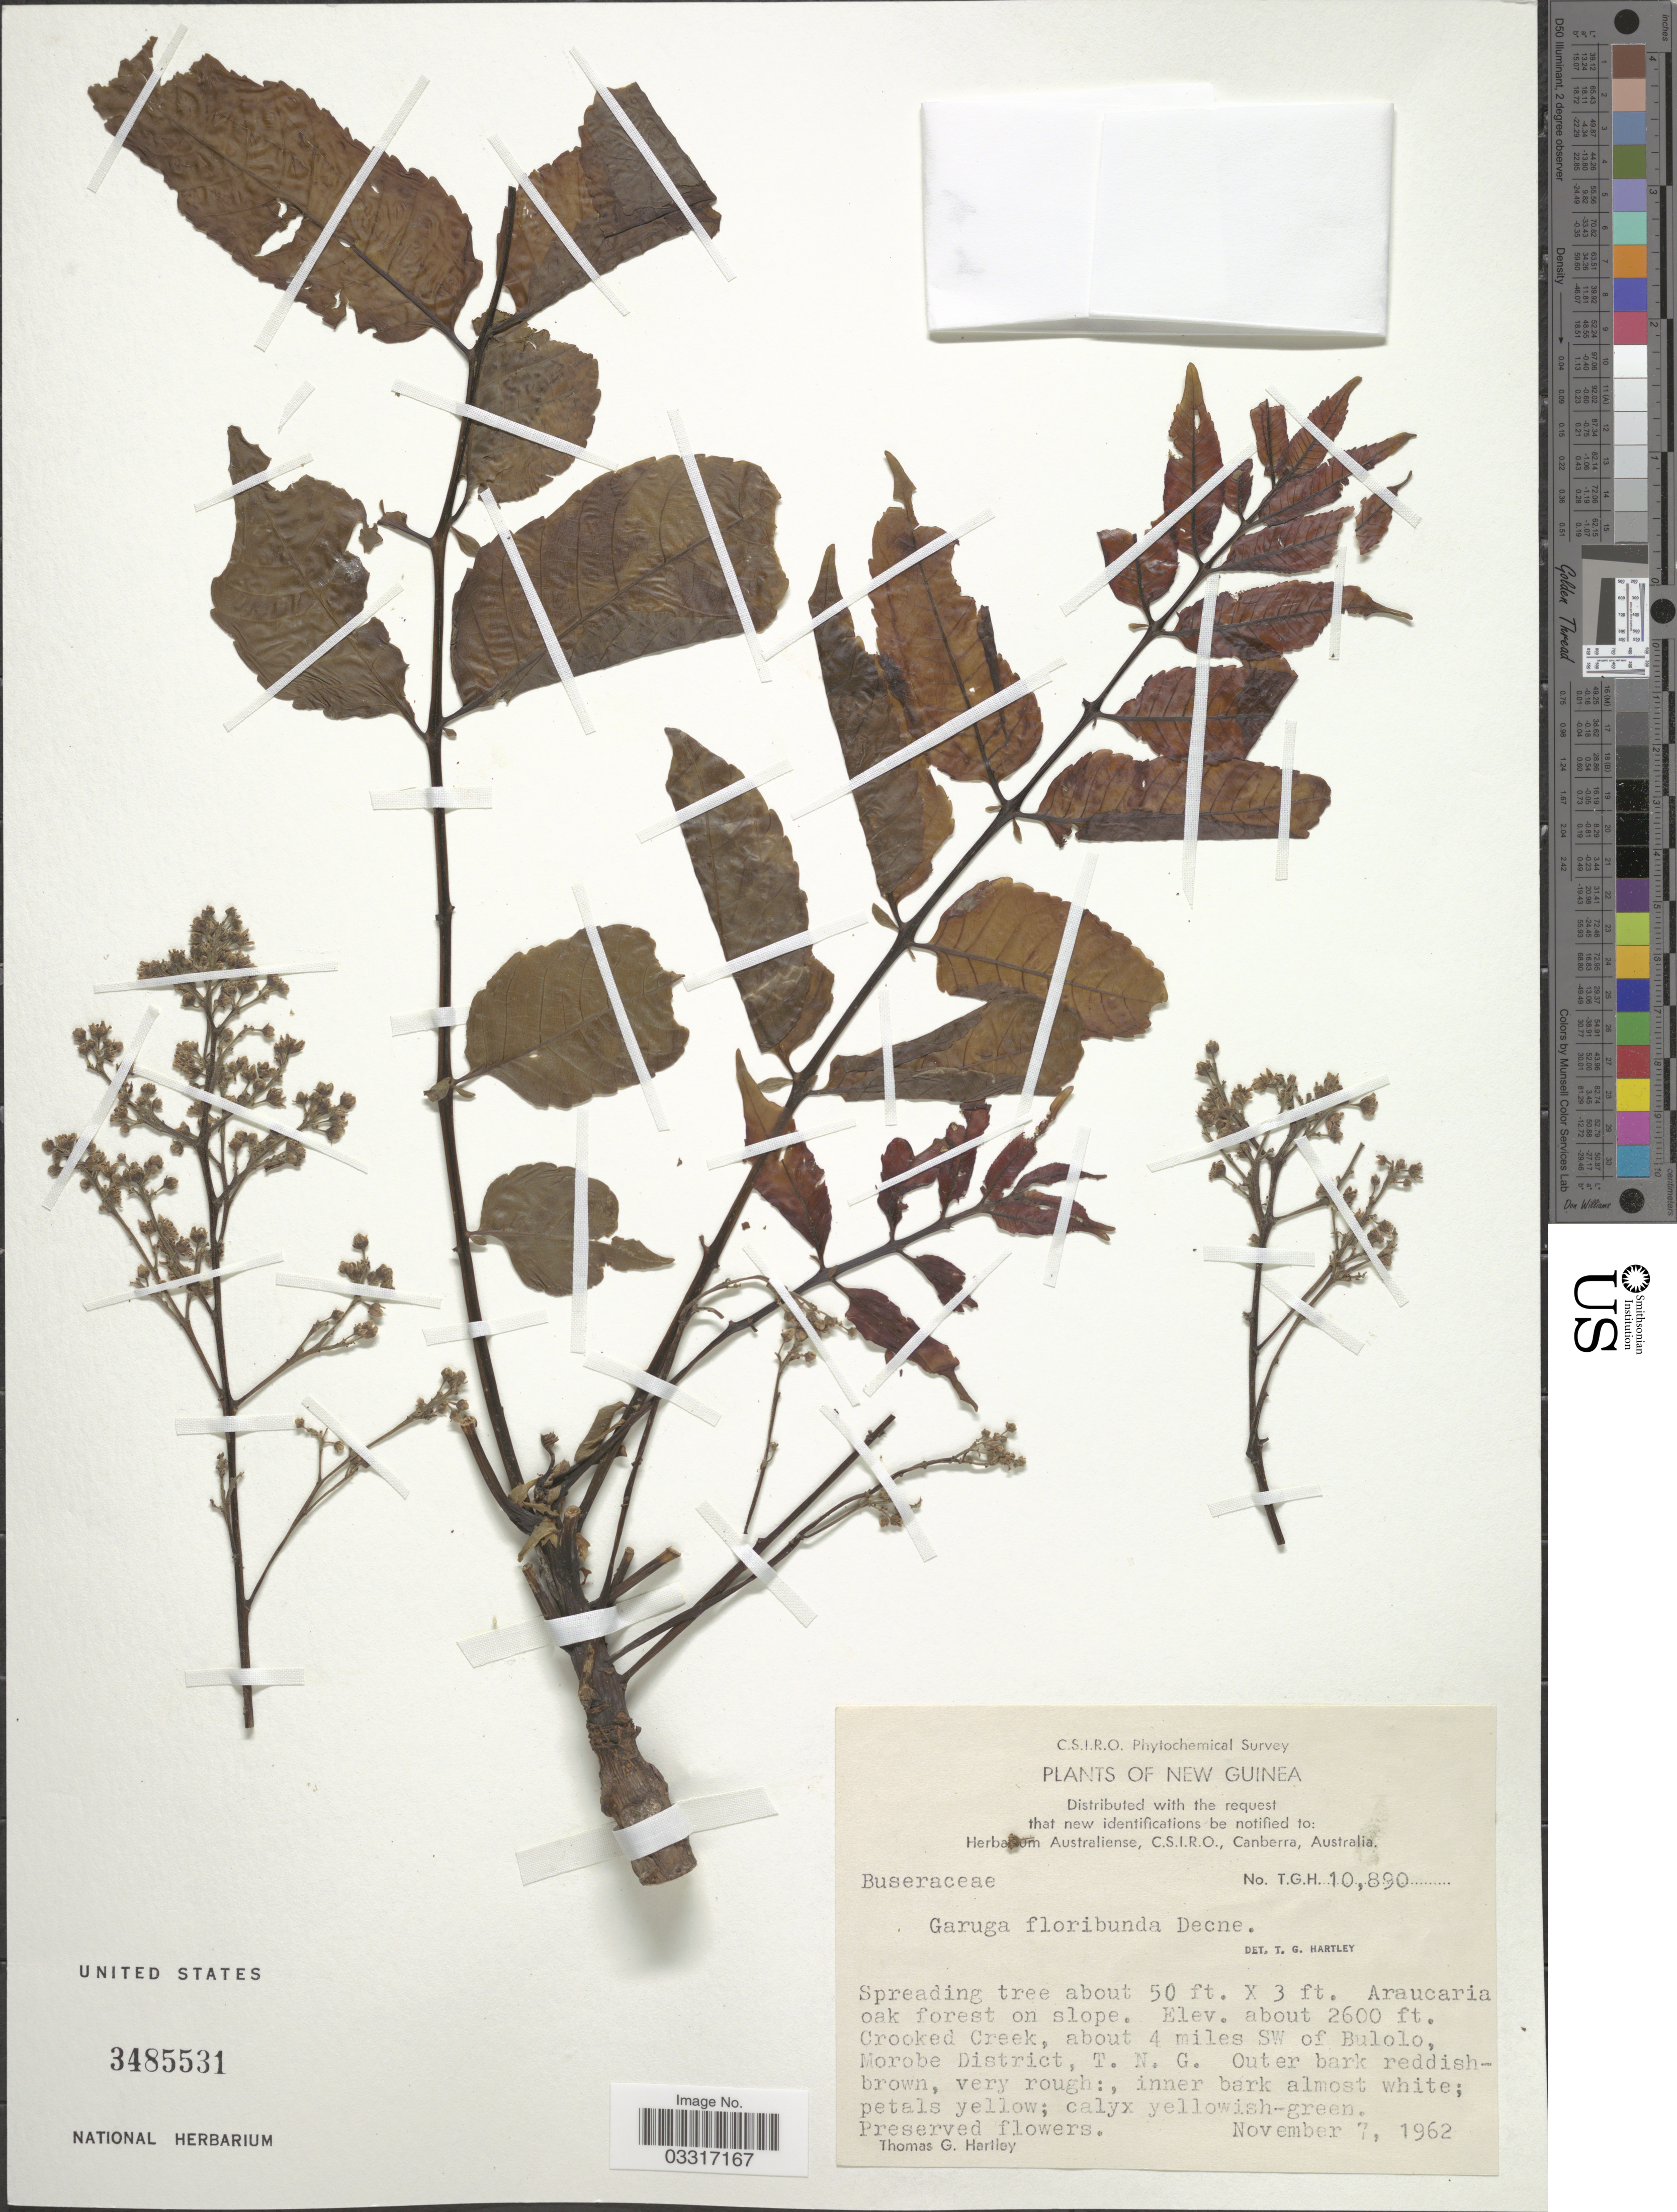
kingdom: Plantae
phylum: Tracheophyta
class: Magnoliopsida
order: Sapindales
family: Burseraceae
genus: Garuga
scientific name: Garuga floribunda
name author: Decne.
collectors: T. G. Hartley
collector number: TGH 10890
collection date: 1962-11-07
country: Papua New Guinea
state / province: Morobe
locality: New Guinea. Crooked Creek, about 4 miles SW of Bulolo, Morobe District, T.N.G.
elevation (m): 792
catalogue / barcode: US 3485531